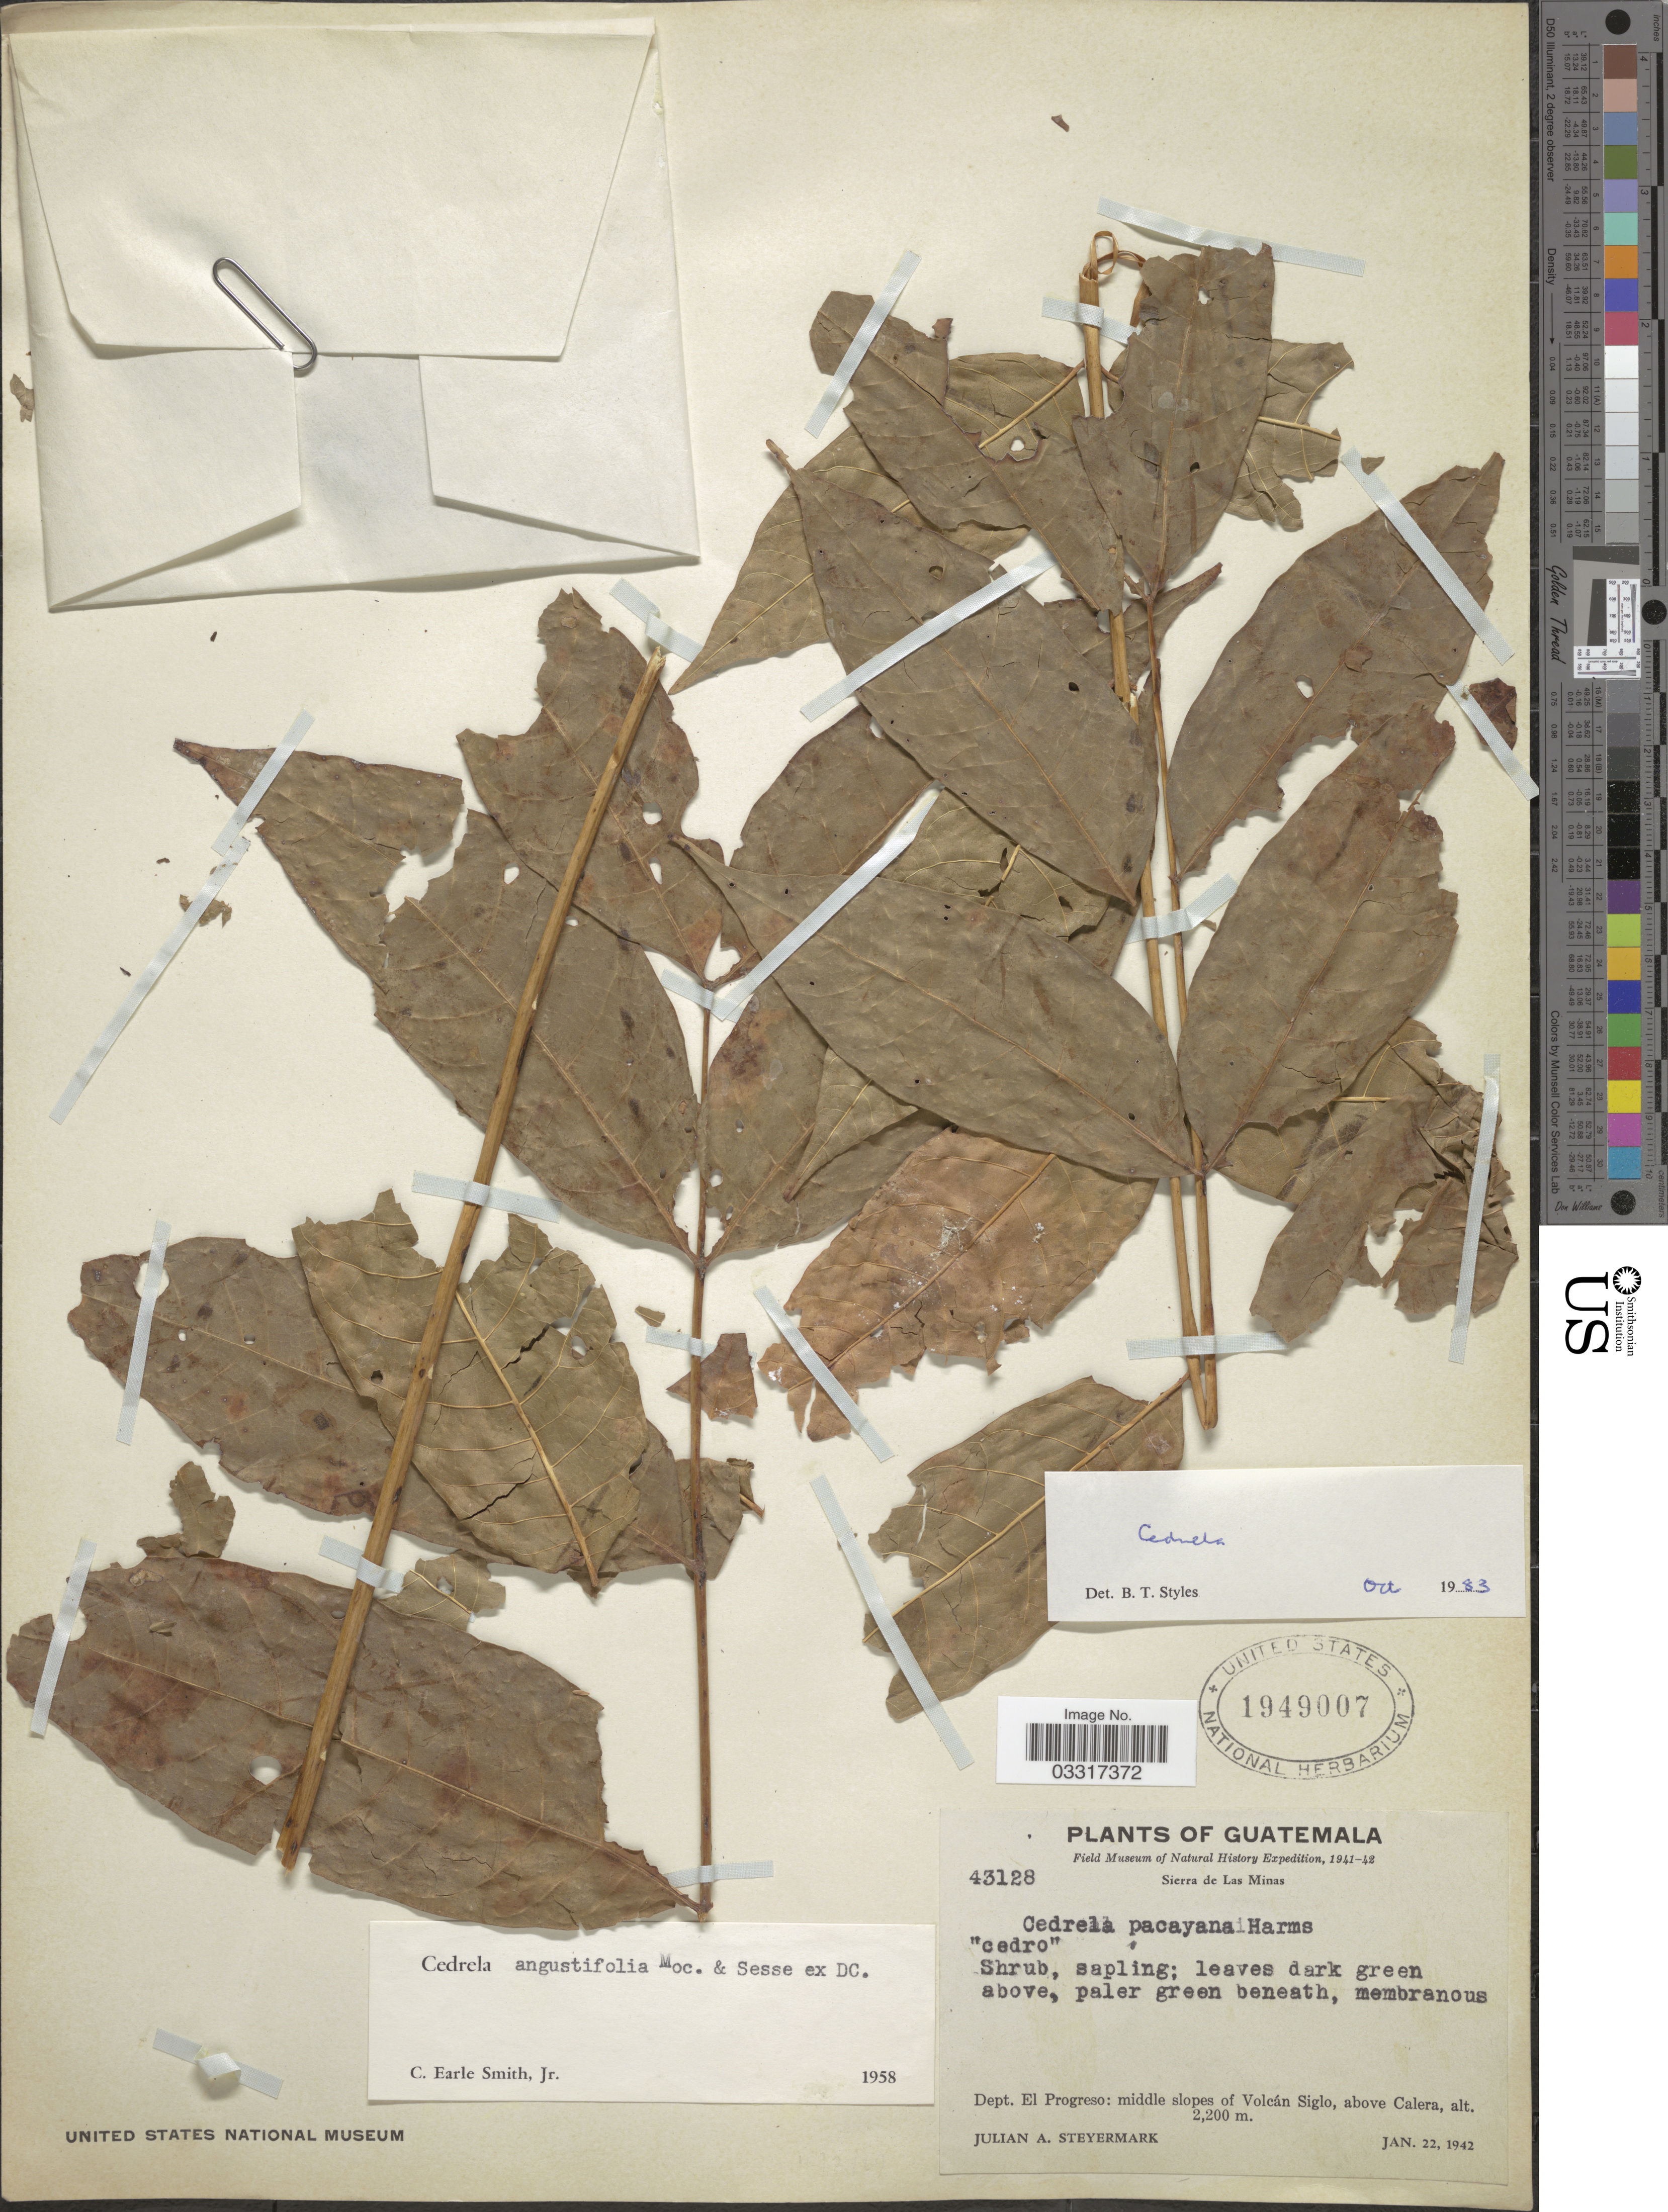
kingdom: Plantae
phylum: Tracheophyta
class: Magnoliopsida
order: Sapindales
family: Meliaceae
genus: Cedrela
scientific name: Cedrela sp.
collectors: J. Steyermark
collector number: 43128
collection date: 1942-01-22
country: Guatemala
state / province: El Progreso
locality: Sierra de Las Minas. [unsure placement] Dept. El Progreso: middle slopes of Volcán Siglo, above Calera.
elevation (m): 2200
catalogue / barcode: US 1949007